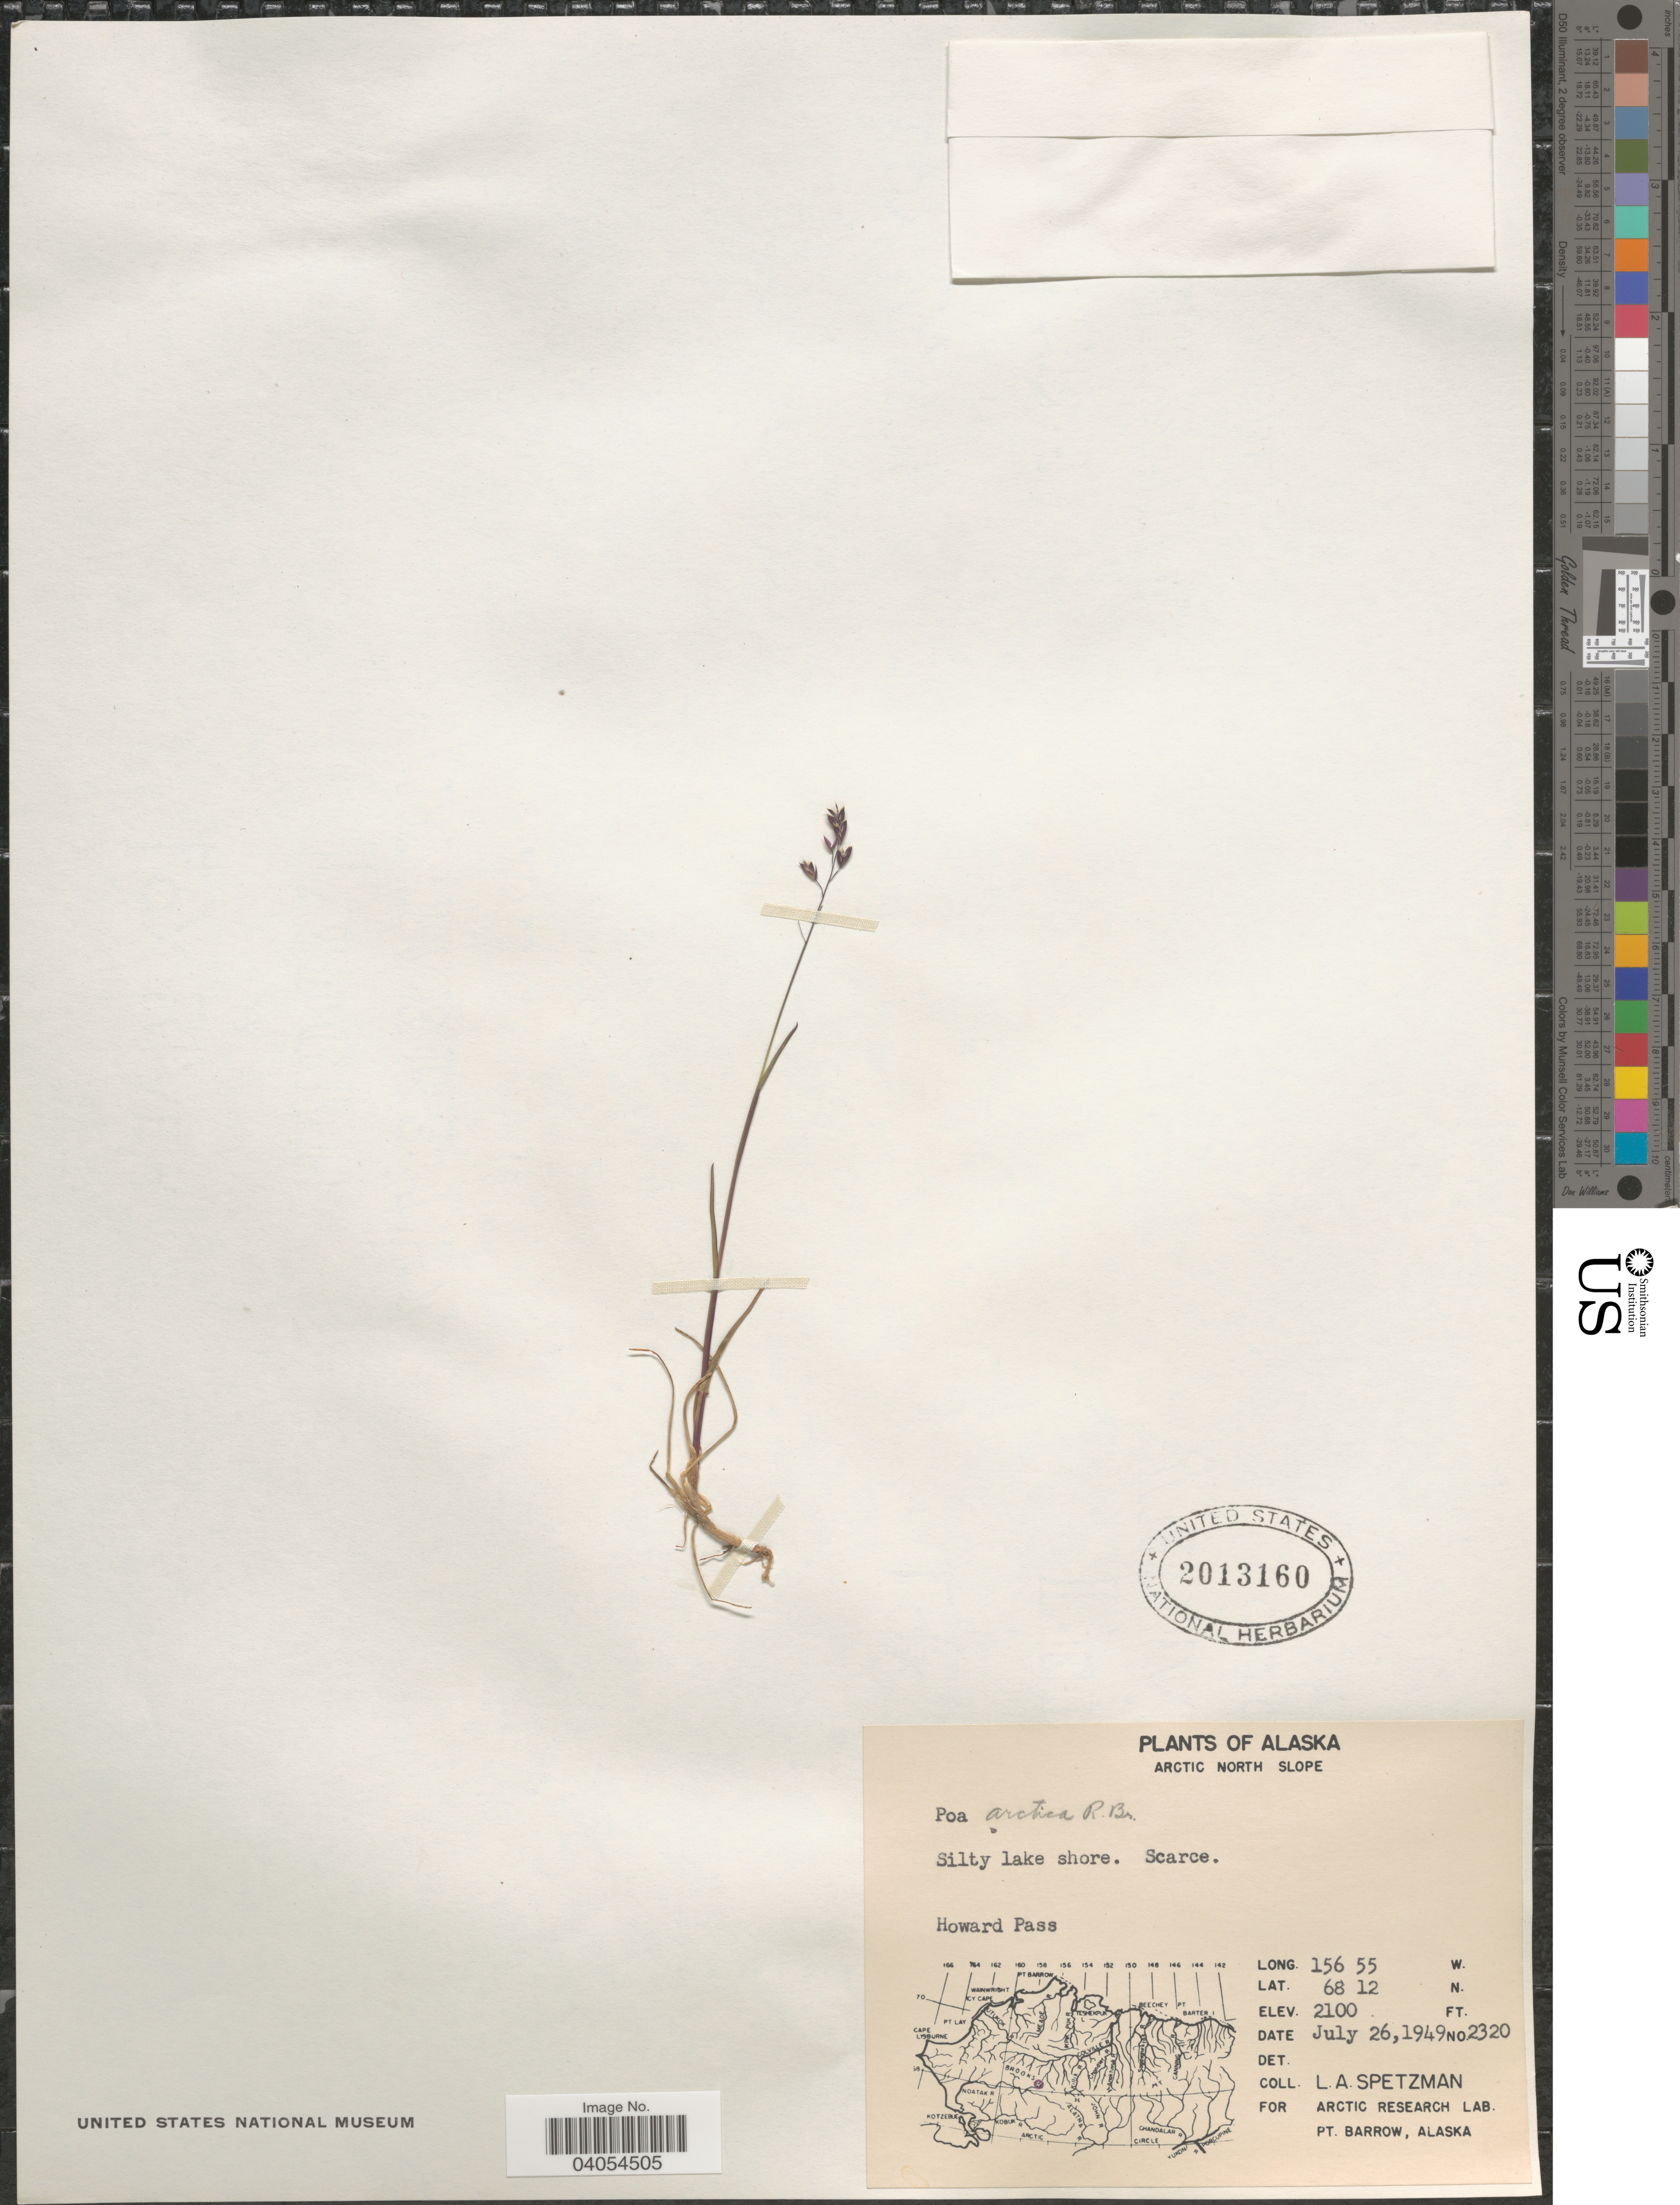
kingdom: Plantae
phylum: Tracheophyta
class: Liliopsida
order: Poales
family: Poaceae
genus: Poa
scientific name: Poa arctica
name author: R. Br.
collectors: L. Spetzman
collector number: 2320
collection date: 1949-07-26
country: United States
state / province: Alaska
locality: Arctic North Slope. Howard Pass.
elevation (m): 640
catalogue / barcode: US 2013160